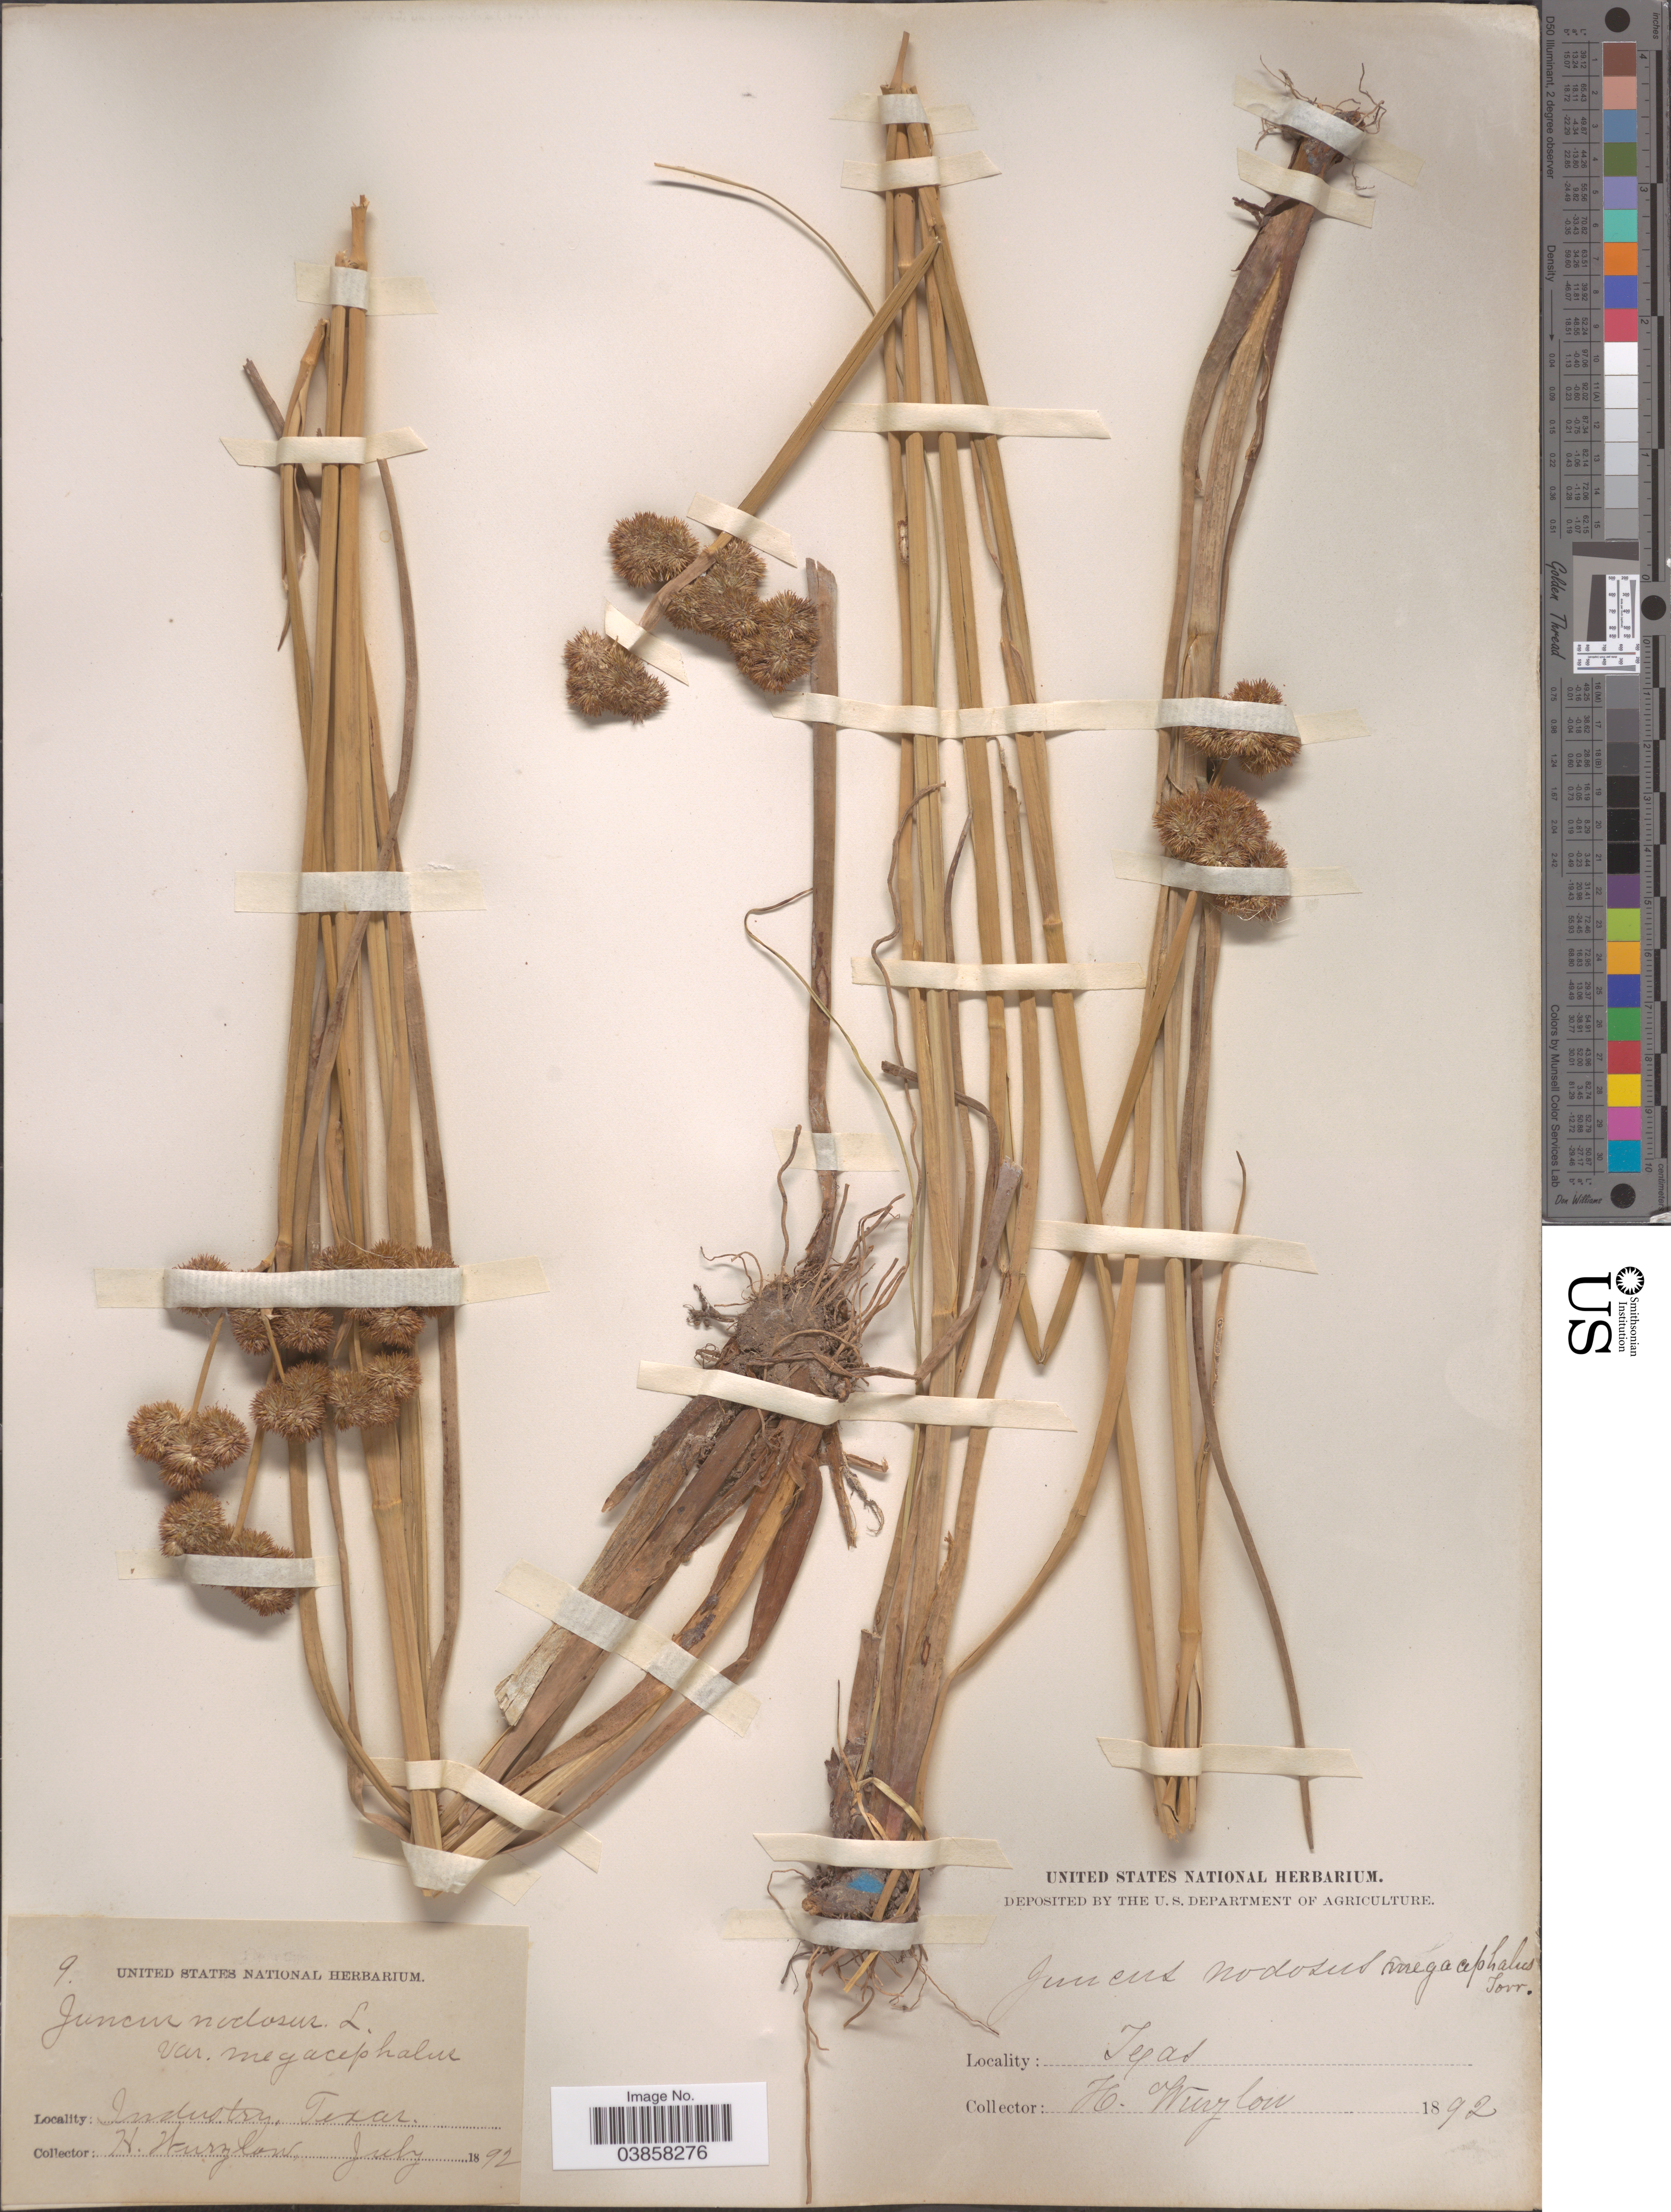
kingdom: Plantae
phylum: Tracheophyta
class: Liliopsida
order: Poales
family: Juncaceae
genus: Juncus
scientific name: Juncus torreyi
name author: Coville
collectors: H. Wurzlow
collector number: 9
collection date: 1892-07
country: United States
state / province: Texas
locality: Industry.